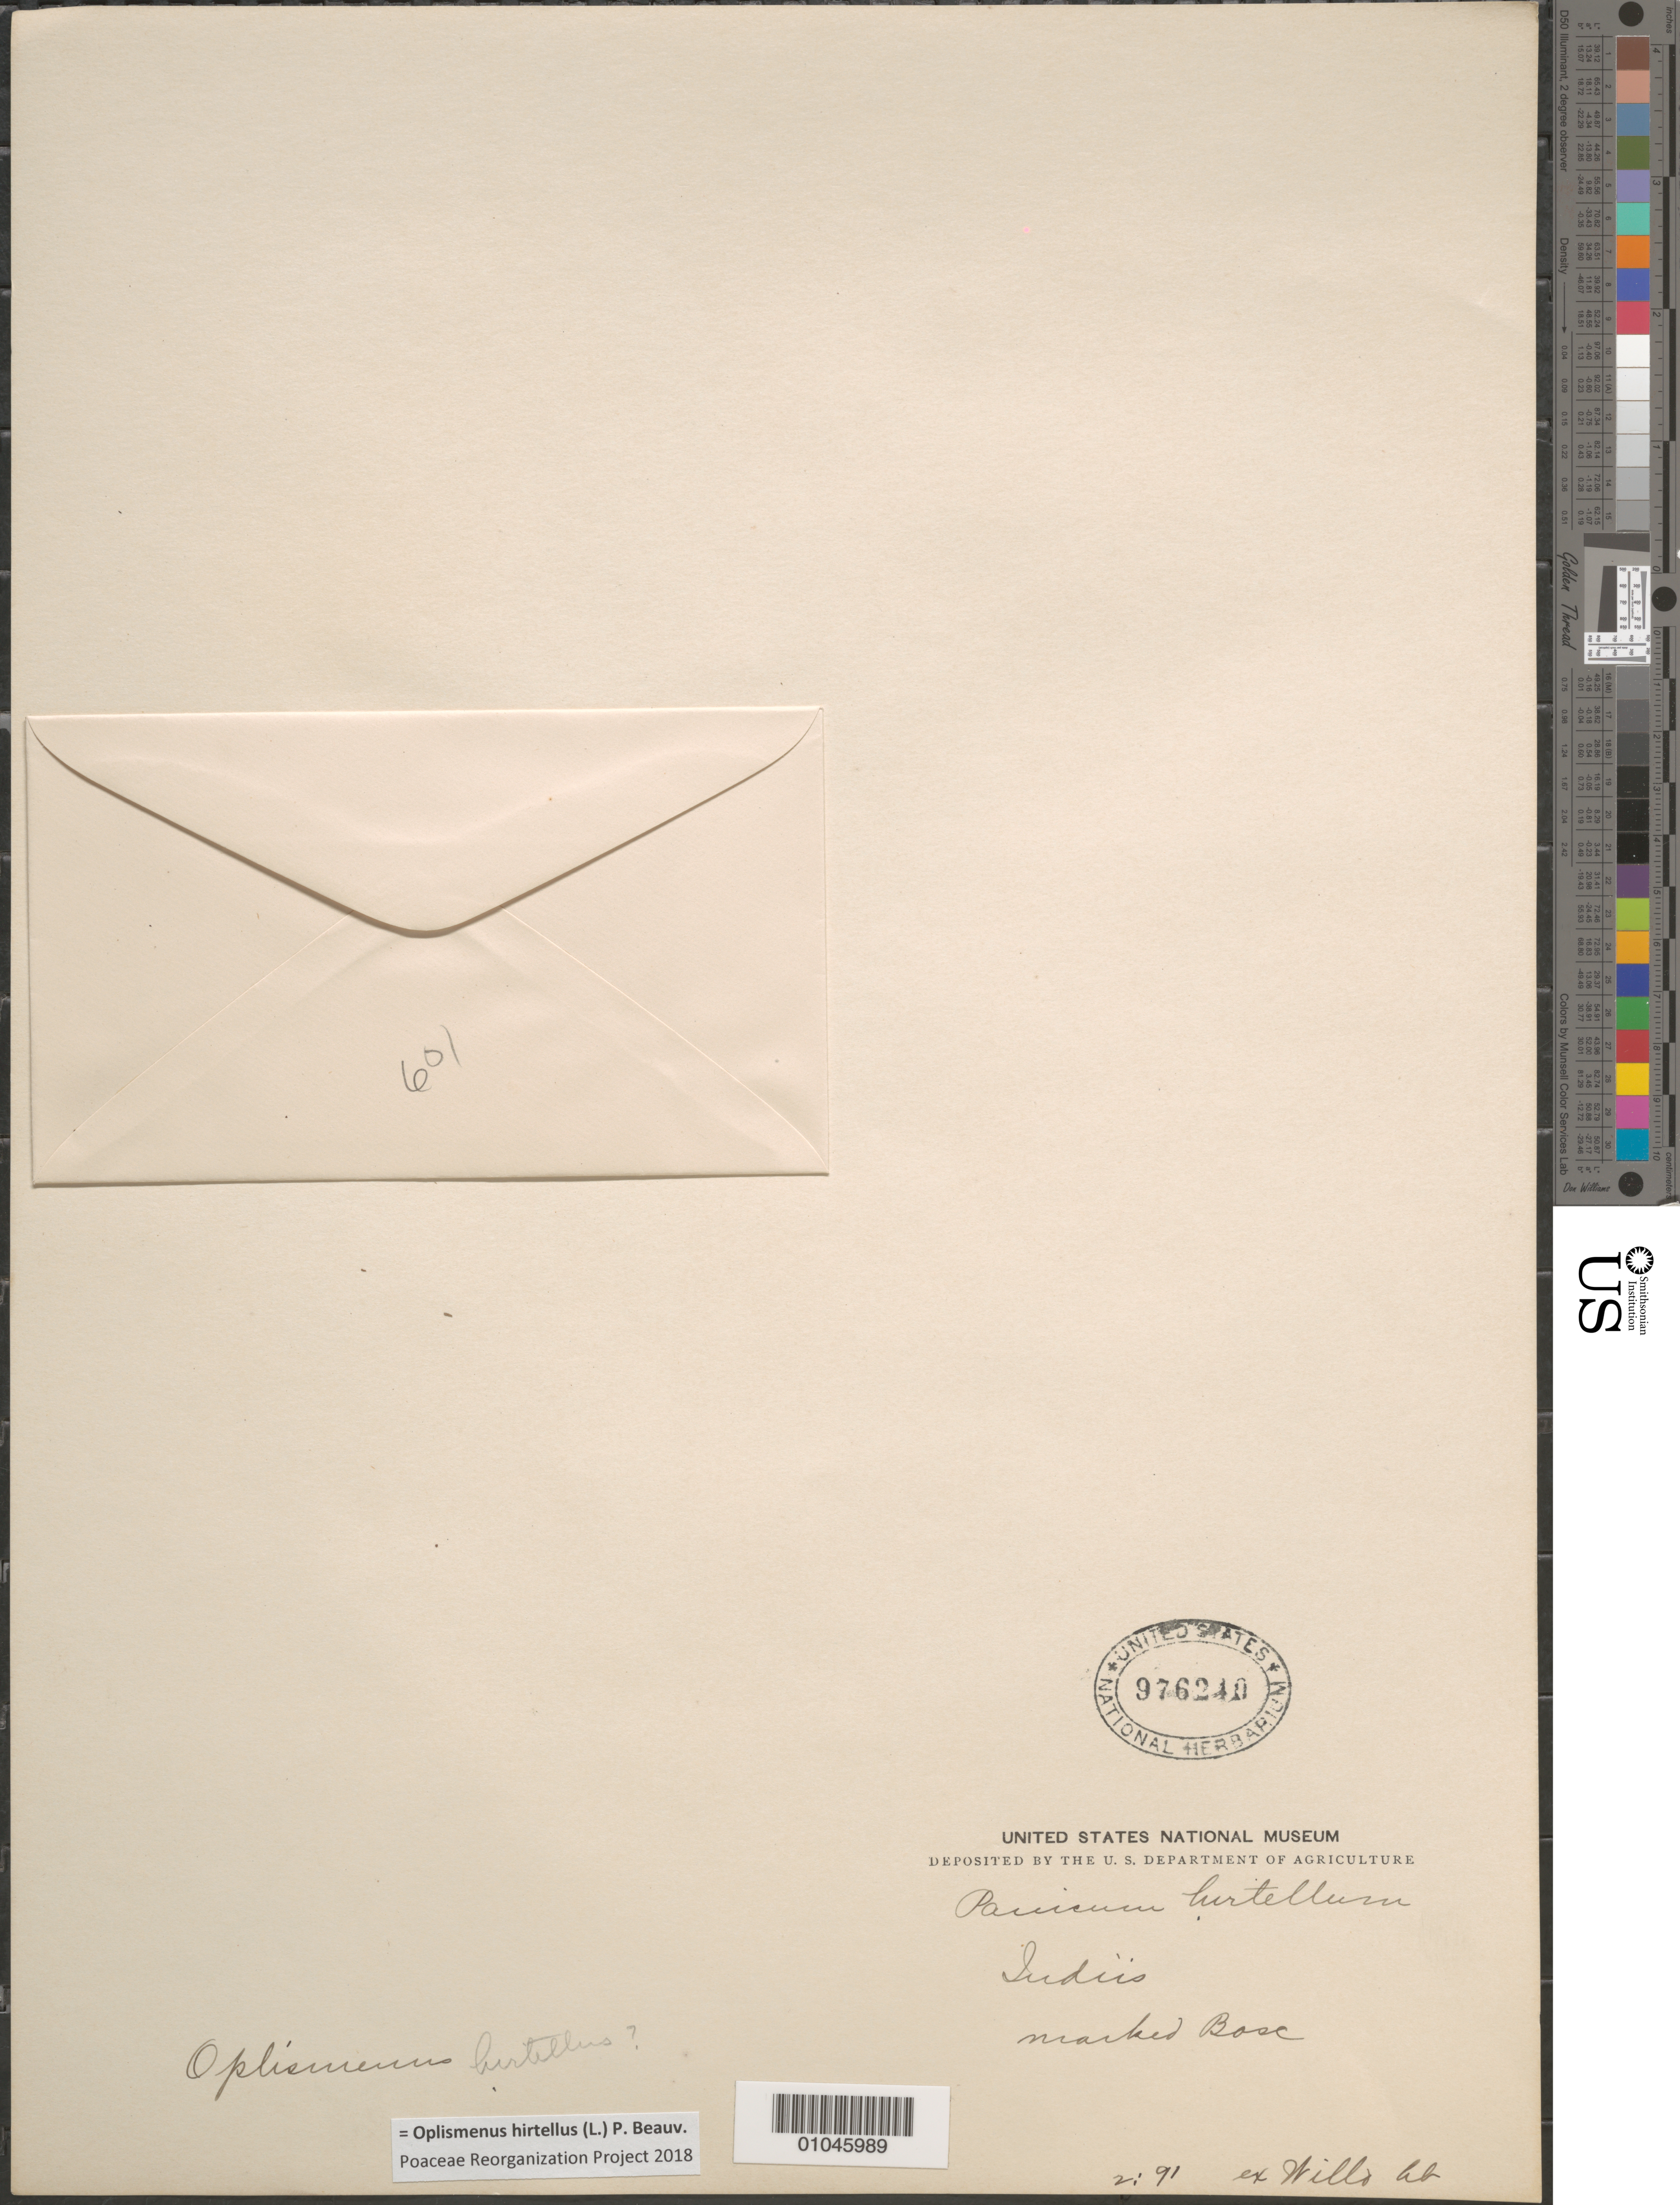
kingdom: Plantae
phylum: Tracheophyta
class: Liliopsida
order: Poales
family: Poaceae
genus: Oplismenus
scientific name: Oplismenus hirtellus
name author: (L.) P. Beauv.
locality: marked base. indies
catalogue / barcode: US 976210